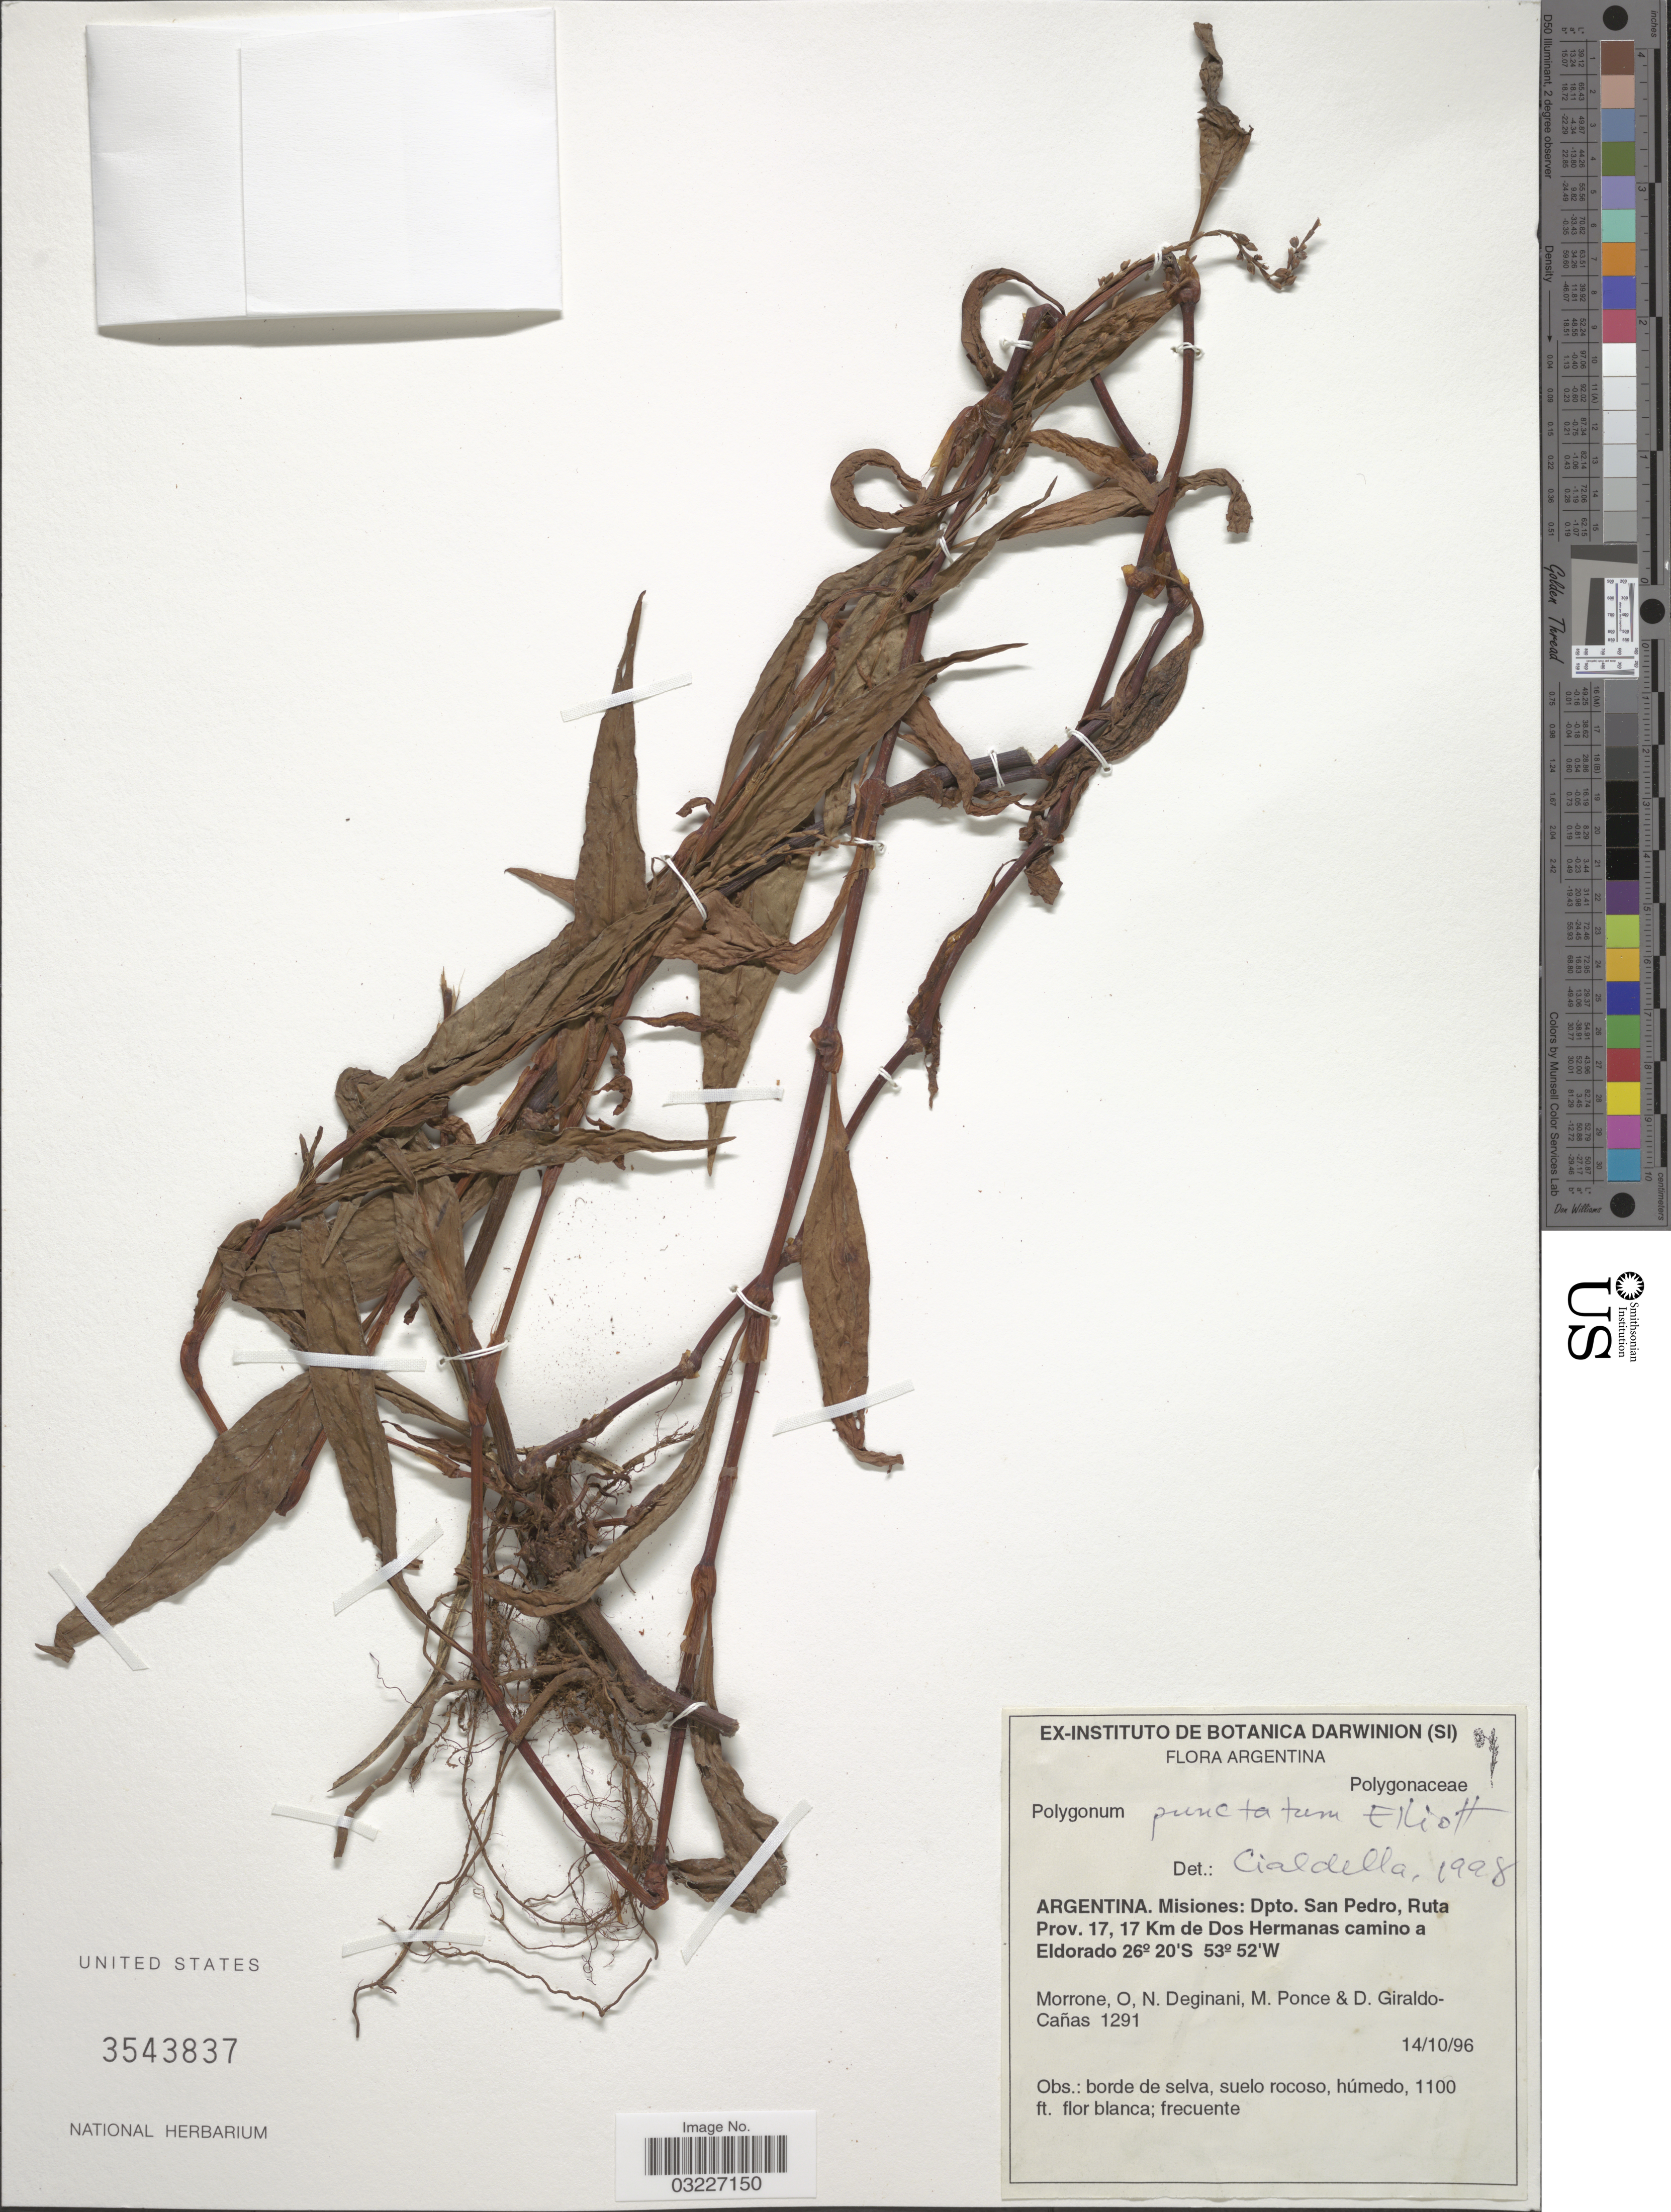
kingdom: Plantae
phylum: Tracheophyta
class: Magnoliopsida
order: Caryophyllales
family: Polygonaceae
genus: Polygonum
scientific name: Polygonum punctatum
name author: Elliott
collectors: O. N. Morrone, N. Deginani, M. Ponce & D. Giraldo-Cañas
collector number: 1291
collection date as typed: Transcribed d/m/y: 14/10/96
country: Argentina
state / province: Misiones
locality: Dpto. San Pedro, Ruta Prov. 17, 17 Km de Dos Hermanas camino a Eldorado.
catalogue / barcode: US 3543837